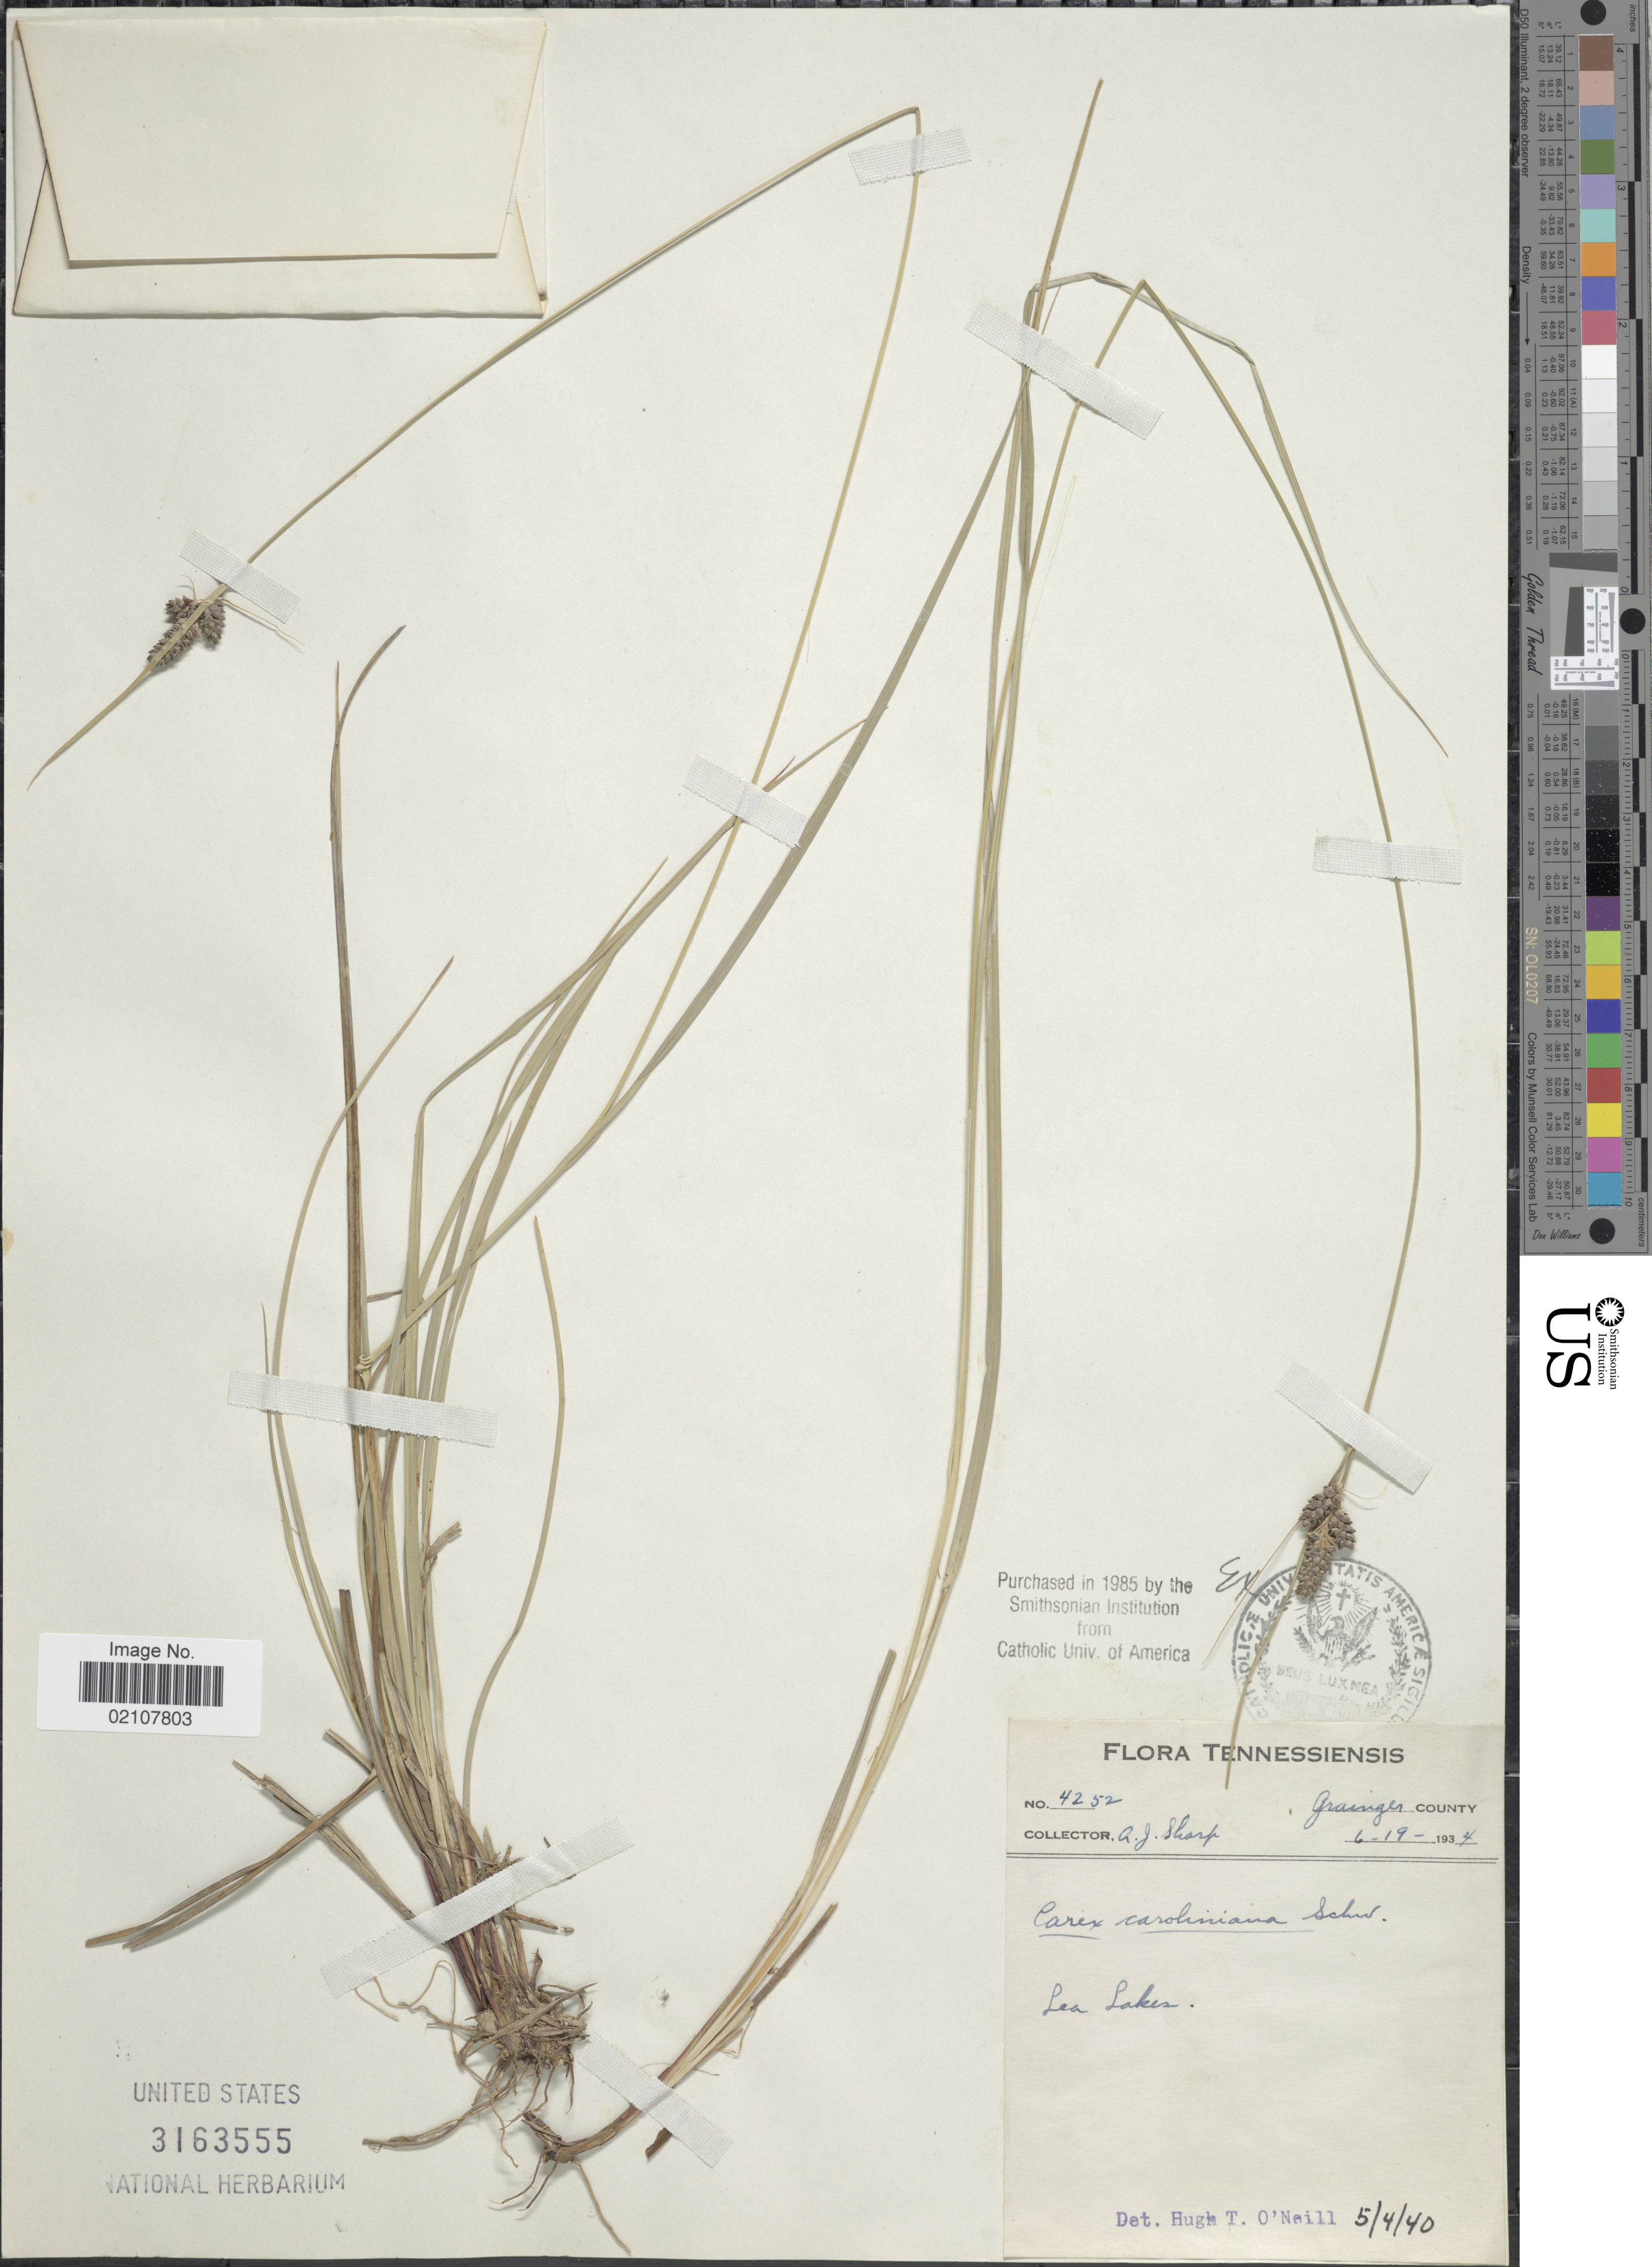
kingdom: Plantae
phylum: Tracheophyta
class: Liliopsida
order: Poales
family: Cyperaceae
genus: Carex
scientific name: Carex caroliniana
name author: Schwein.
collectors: A. J. Sharp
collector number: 4252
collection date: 1934-06-19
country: United States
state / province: Tennessee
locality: Grainger County, Lea Lakes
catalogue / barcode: US 3163555